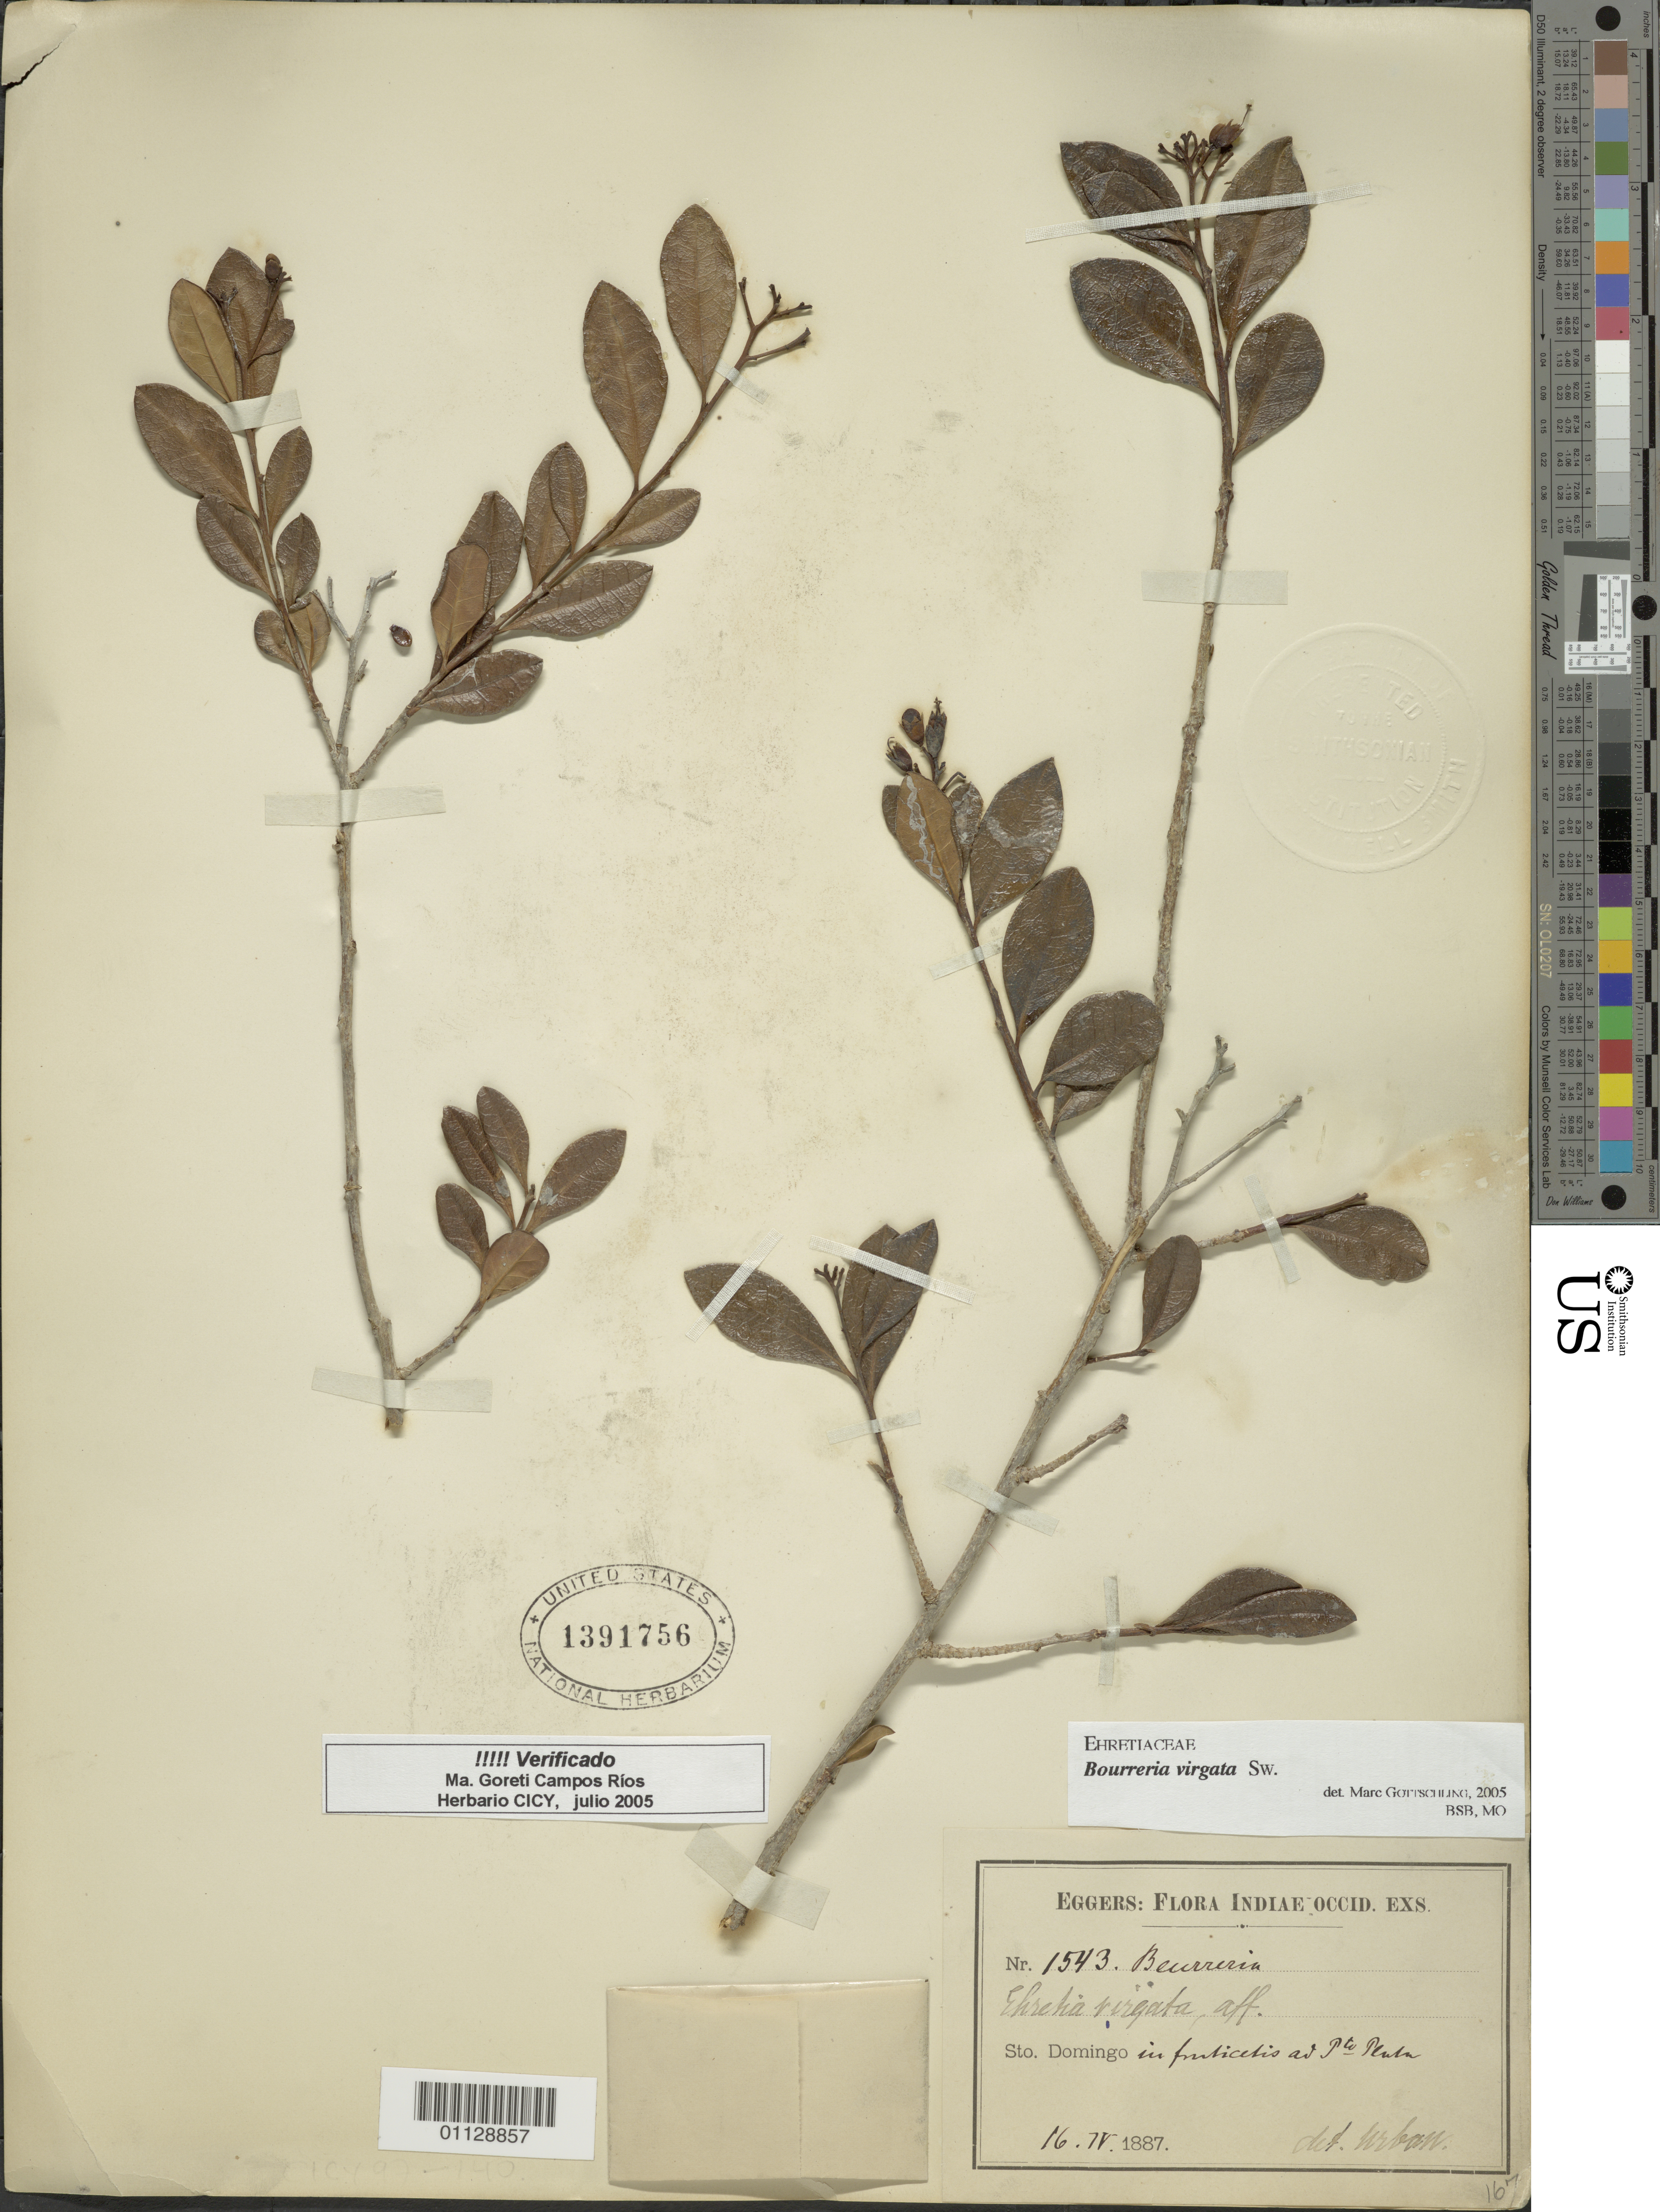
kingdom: Plantae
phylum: Tracheophyta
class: Magnoliopsida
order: Boraginales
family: Ehretiaceae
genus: Bourreria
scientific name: Bourreria virgata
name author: (Sw.) G. Don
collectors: H. F. A. von Eggers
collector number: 1543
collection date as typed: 16 Dec 1887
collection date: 1887-12-16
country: Dominican Republic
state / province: Santo Domingo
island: Hispaniola I.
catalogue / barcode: US 1391756